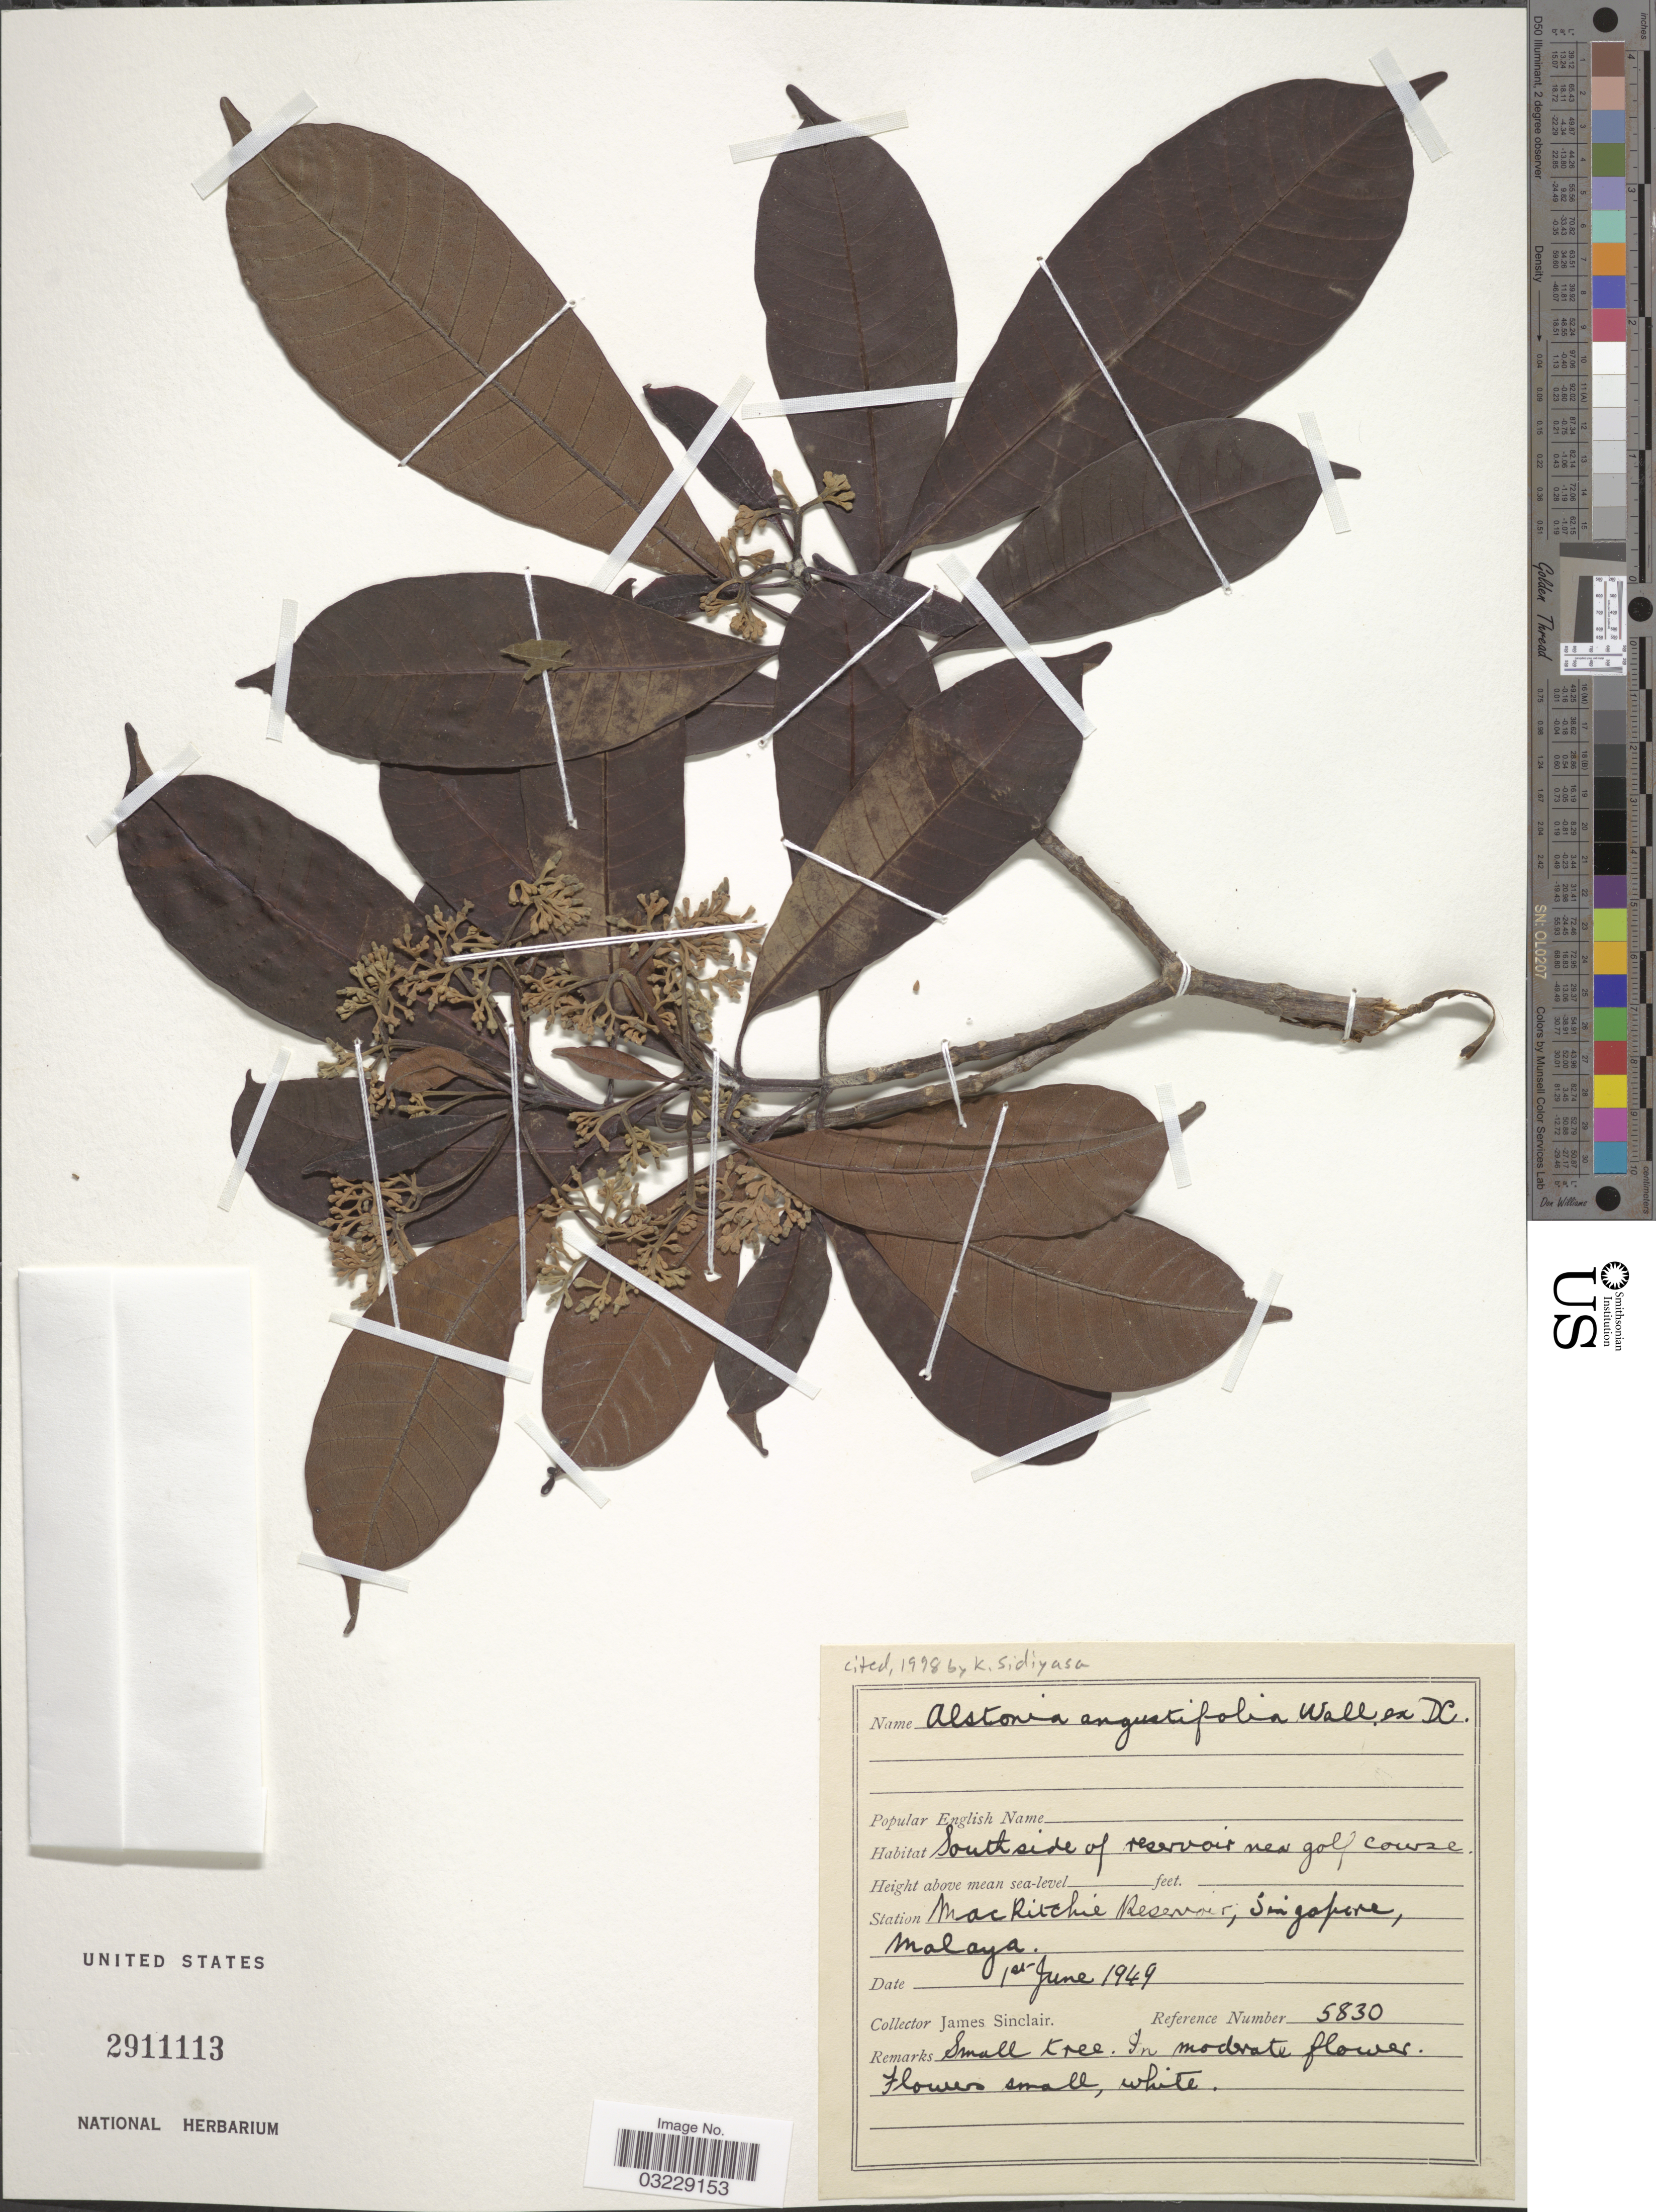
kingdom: Plantae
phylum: Tracheophyta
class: Magnoliopsida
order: Gentianales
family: Apocynaceae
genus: Alstonia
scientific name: Alstonia angustifolia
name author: Wall. ex A. DC.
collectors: J. Sinclair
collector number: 5830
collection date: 1949-06-01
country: Singapore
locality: Station MacRitchie Reservoir, Malaya.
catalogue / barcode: US 2911113